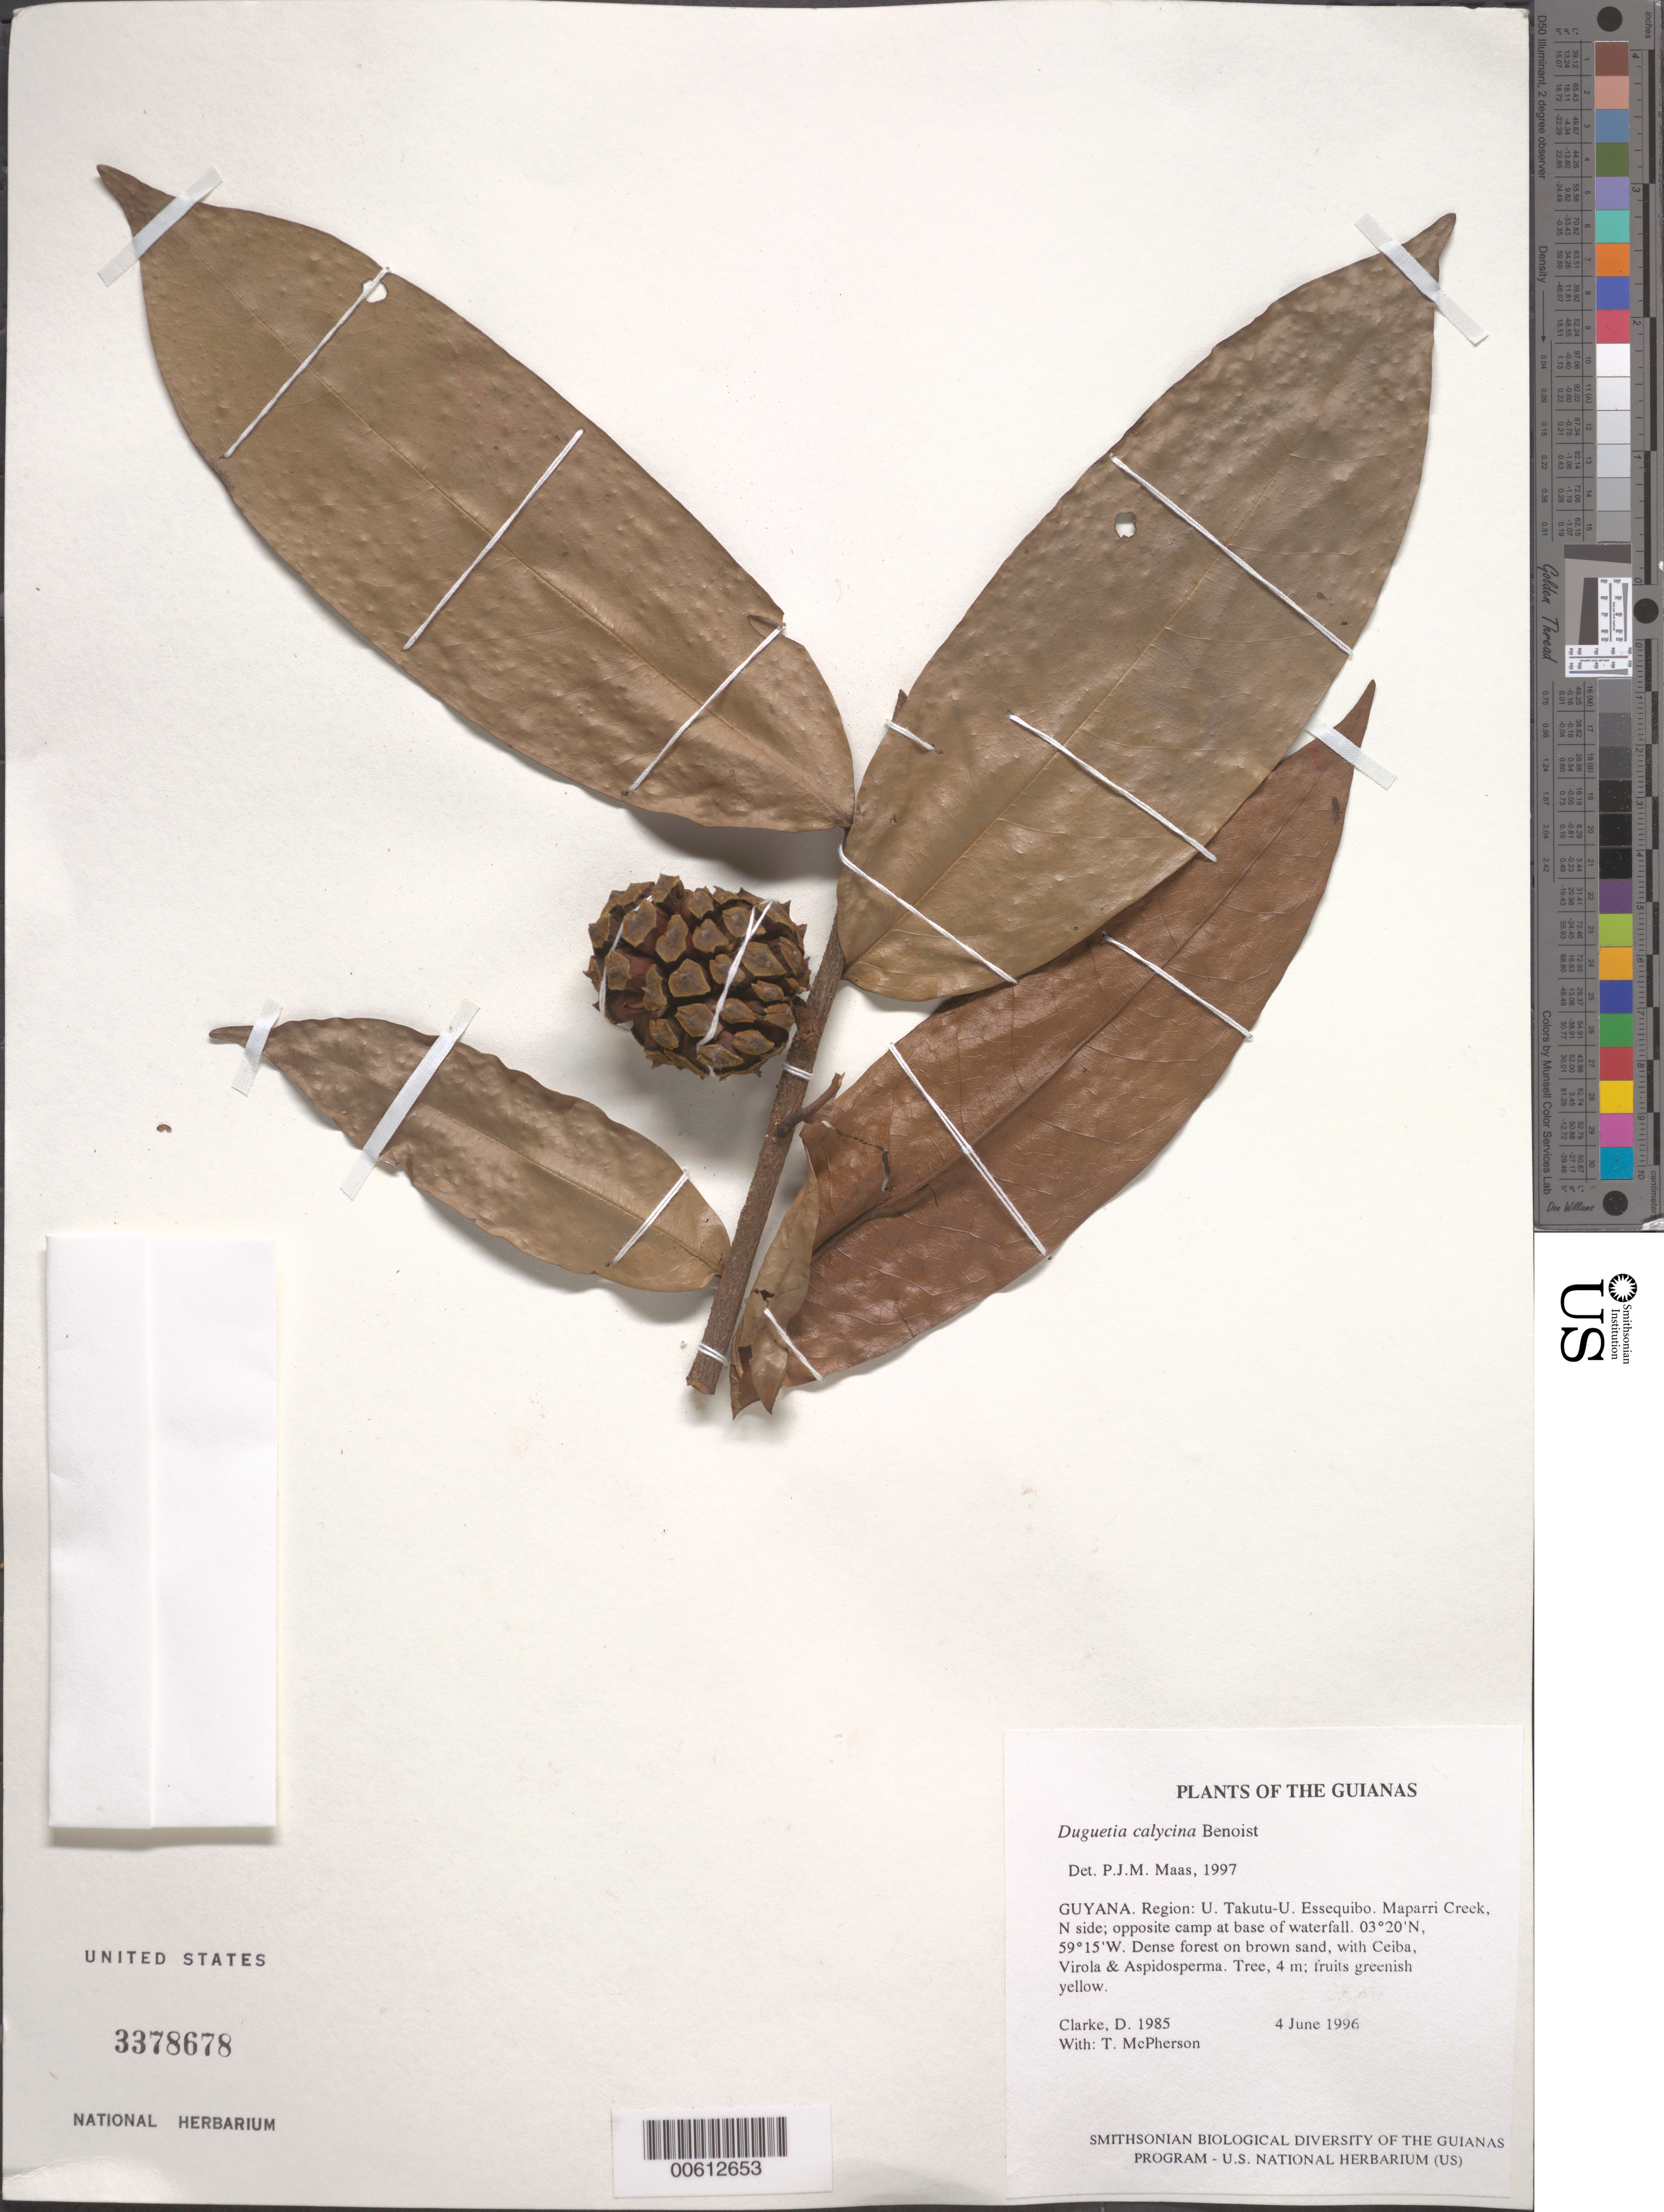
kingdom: Plantae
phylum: Tracheophyta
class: Magnoliopsida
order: Magnoliales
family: Annonaceae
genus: Duguetia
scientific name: Duguetia calycina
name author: Benoist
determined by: Maas, Paul J. M.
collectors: H. D. Clarke & T. McPherson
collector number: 1985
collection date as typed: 5 June 1996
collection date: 1996-06-05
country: Guyana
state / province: U. Takutu-U. Essequibo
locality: Maparri Creek, N side; opposite camp at base of waterfall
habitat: Streamside vegetation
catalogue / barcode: US 3378678